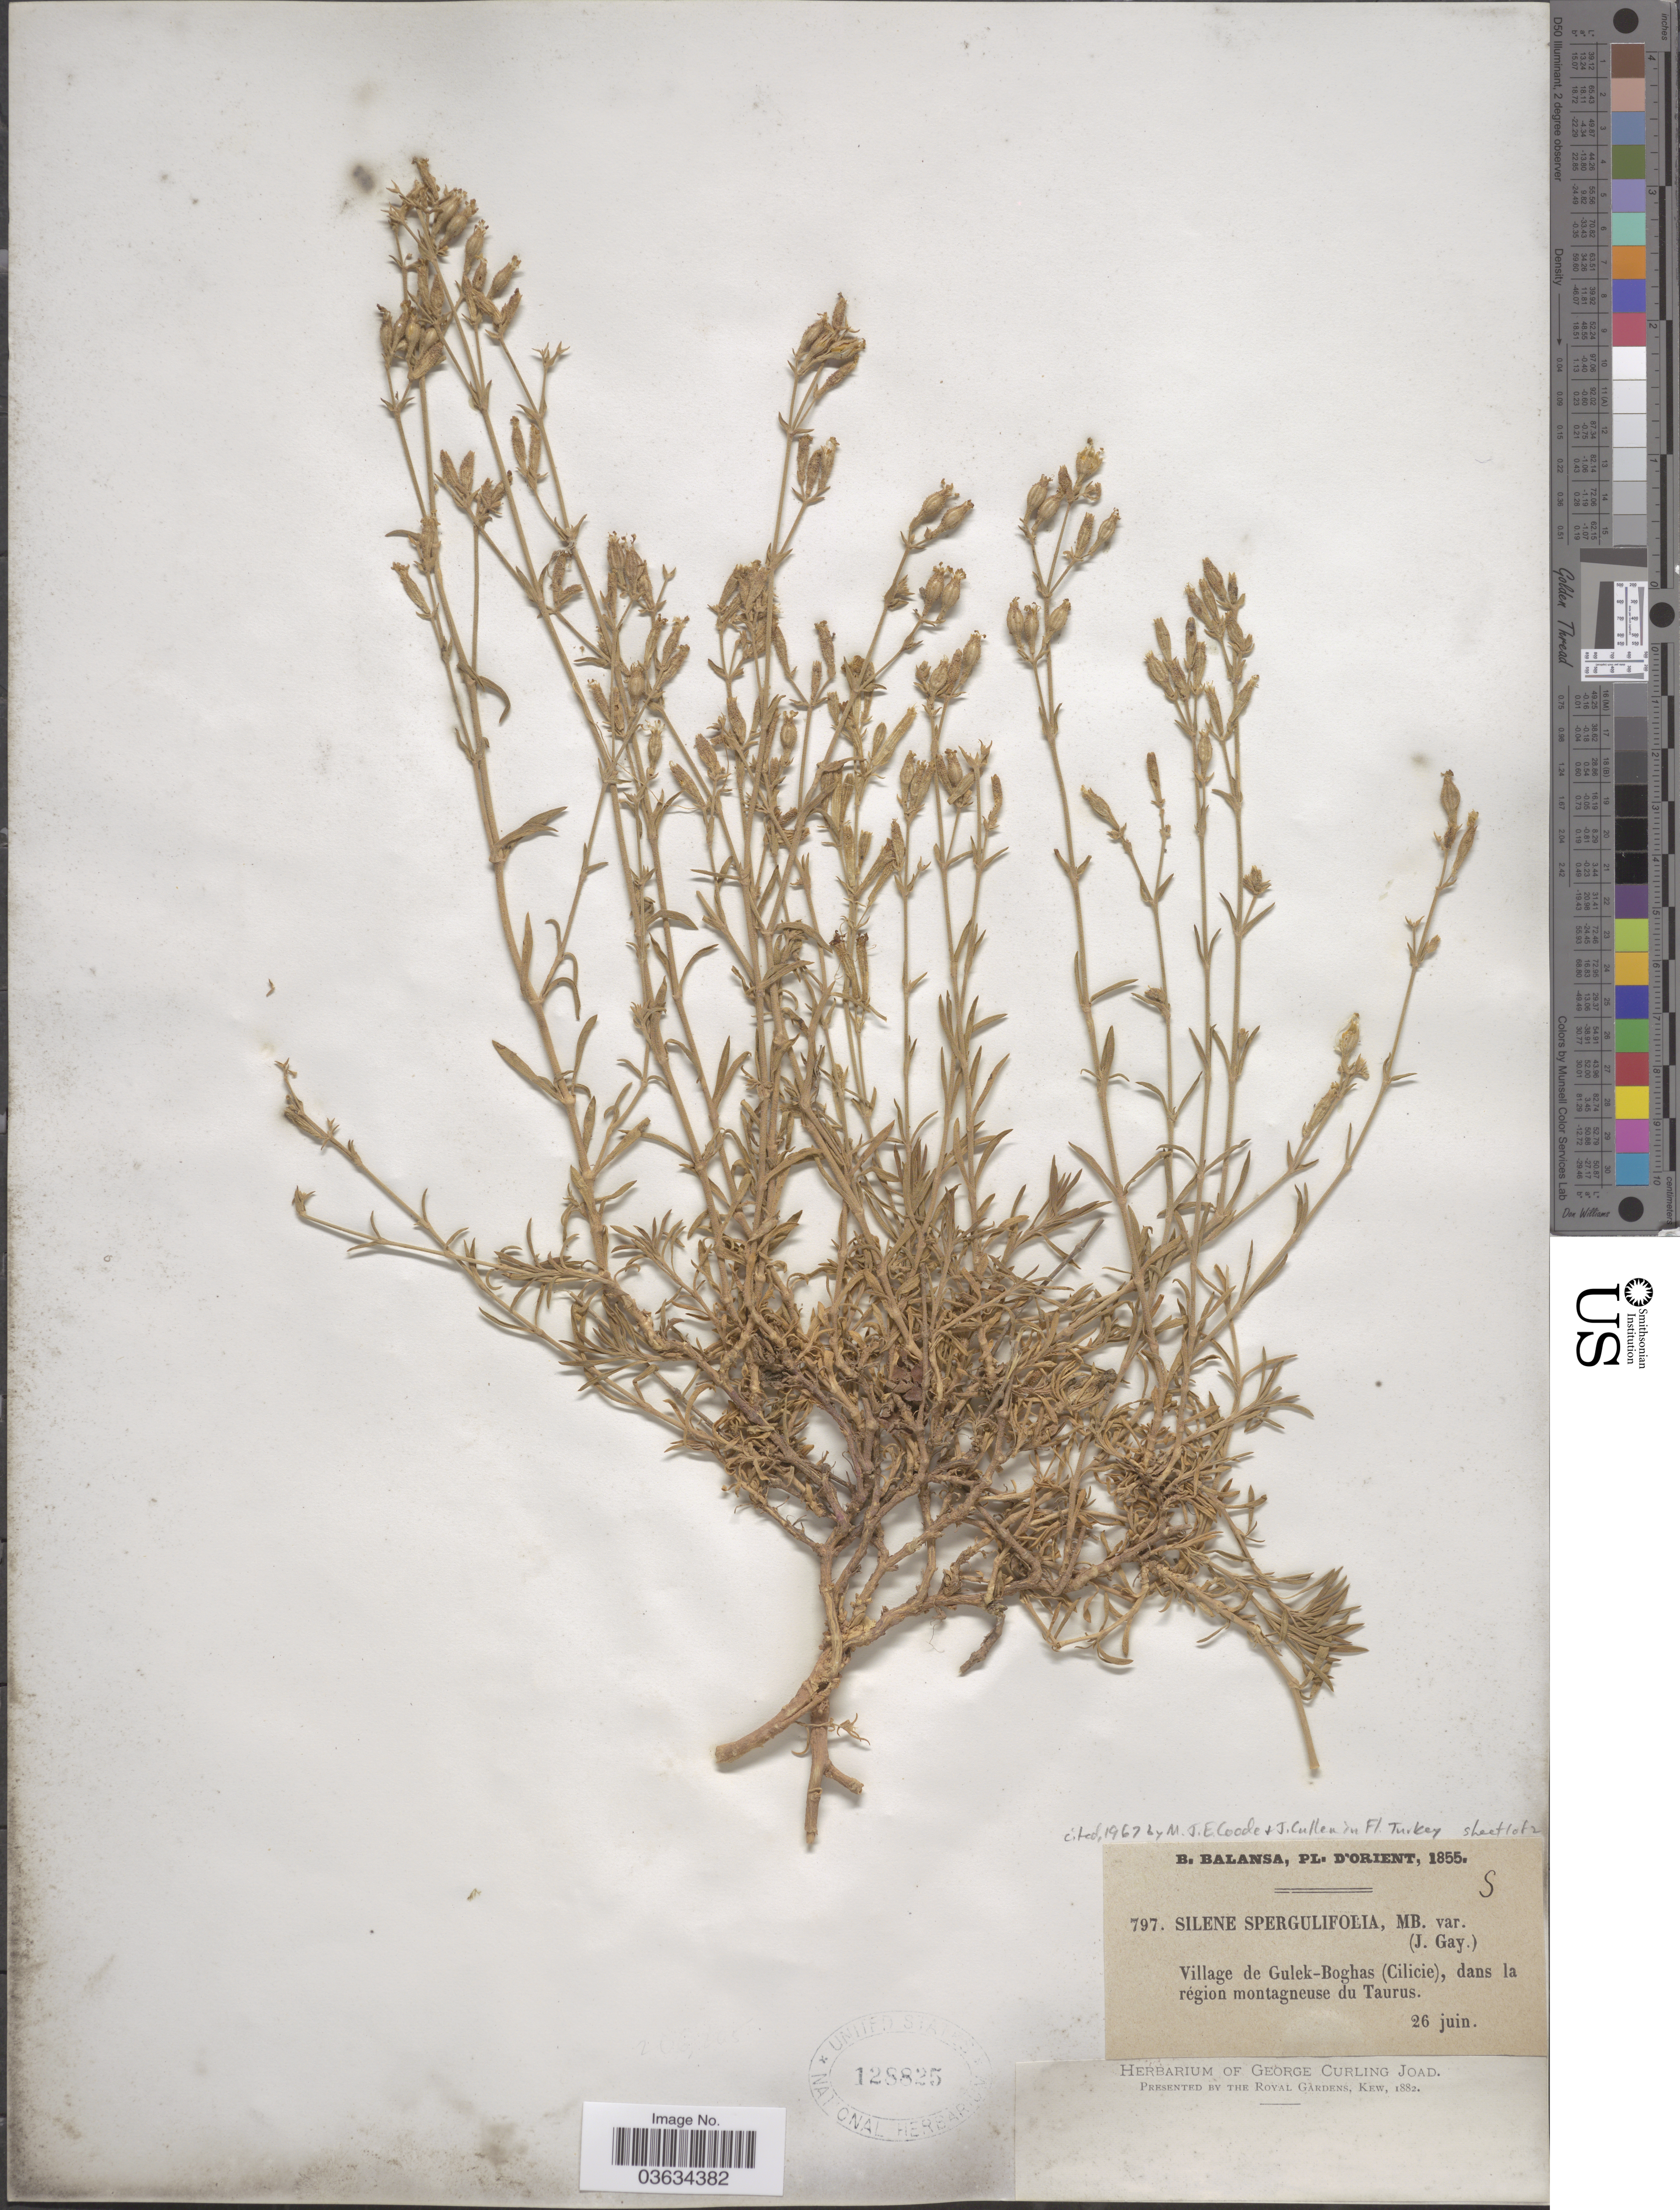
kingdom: Plantae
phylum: Tracheophyta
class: Magnoliopsida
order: Caryophyllales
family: Caryophyllaceae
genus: Silene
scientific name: Silene spergulifolia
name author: (Willd.) M. Bieb.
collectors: B. Balansa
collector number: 797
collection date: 1855-06-26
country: Turkey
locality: D'Orient. Village de Gulek-Boghas (Cilicie), dans la région montagneuse du Taurus.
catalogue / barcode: US 128825